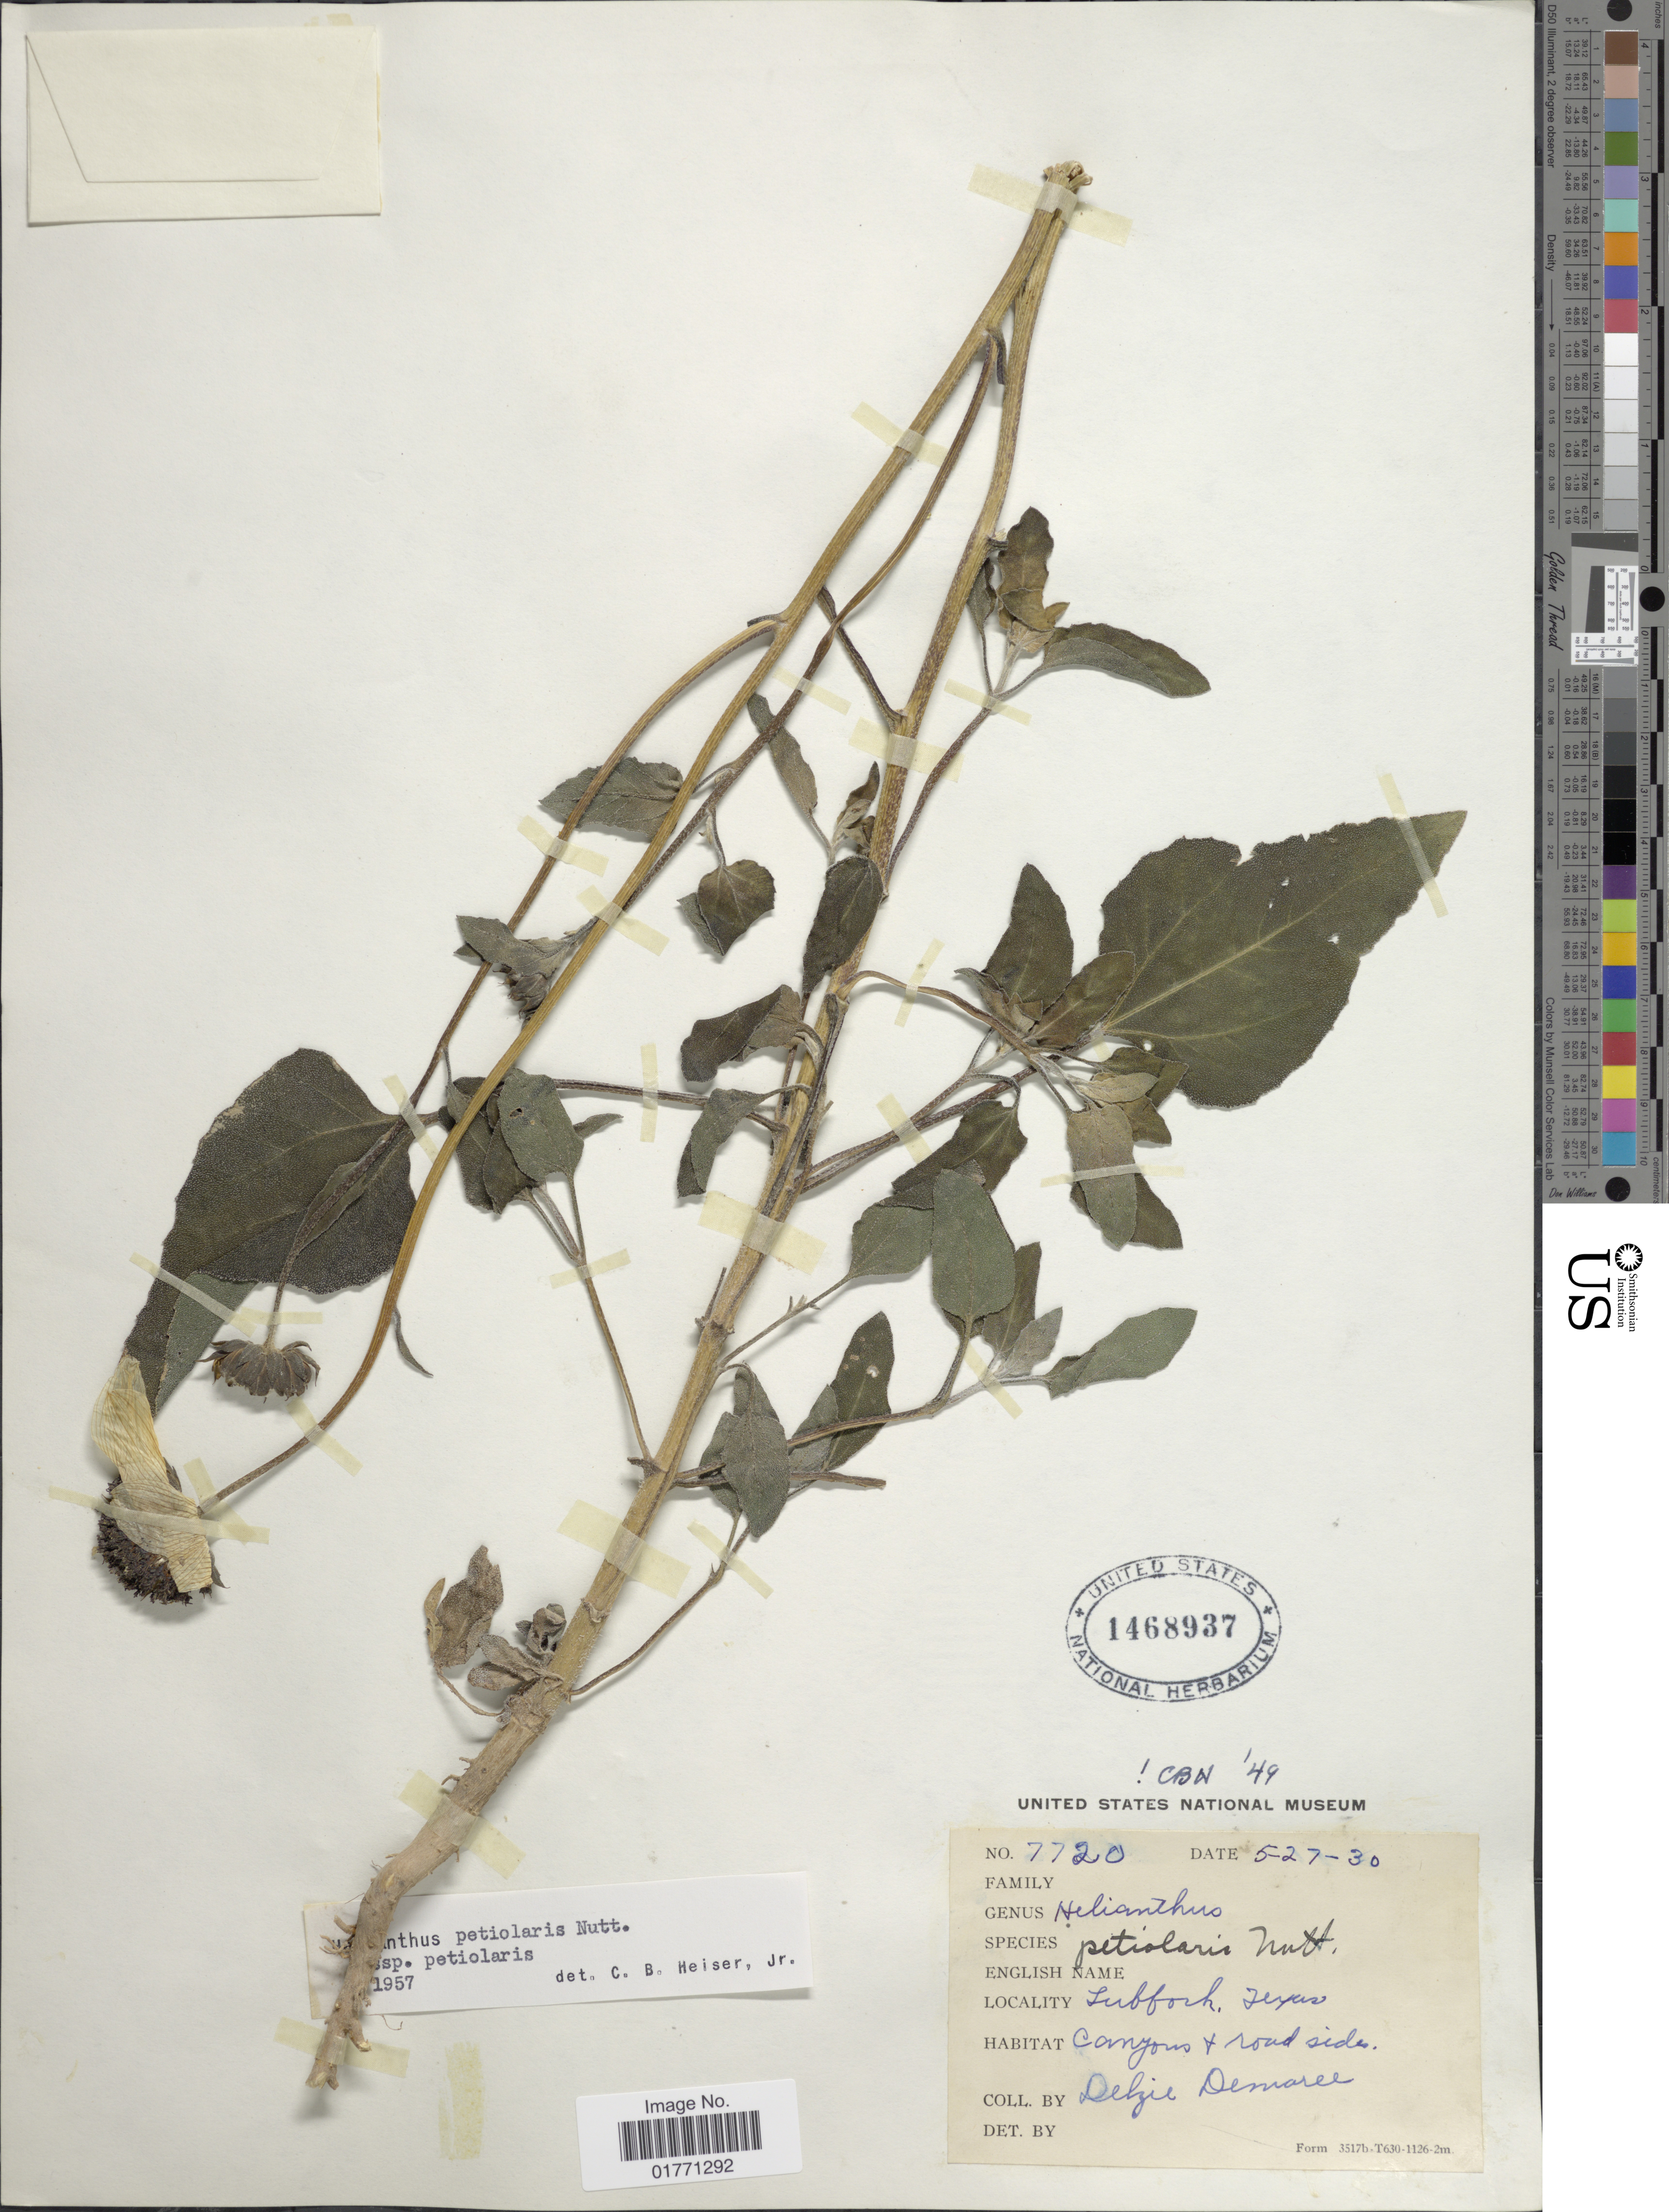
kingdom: Plantae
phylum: Tracheophyta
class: Magnoliopsida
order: Asterales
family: Asteraceae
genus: Helianthus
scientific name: Helianthus petiolaris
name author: Nutt.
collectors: D. Demaree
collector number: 7720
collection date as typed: Transcribed d/m/y: 27/5/30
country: United States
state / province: Texas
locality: Subfork, canyons + road side.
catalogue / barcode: US 1468937